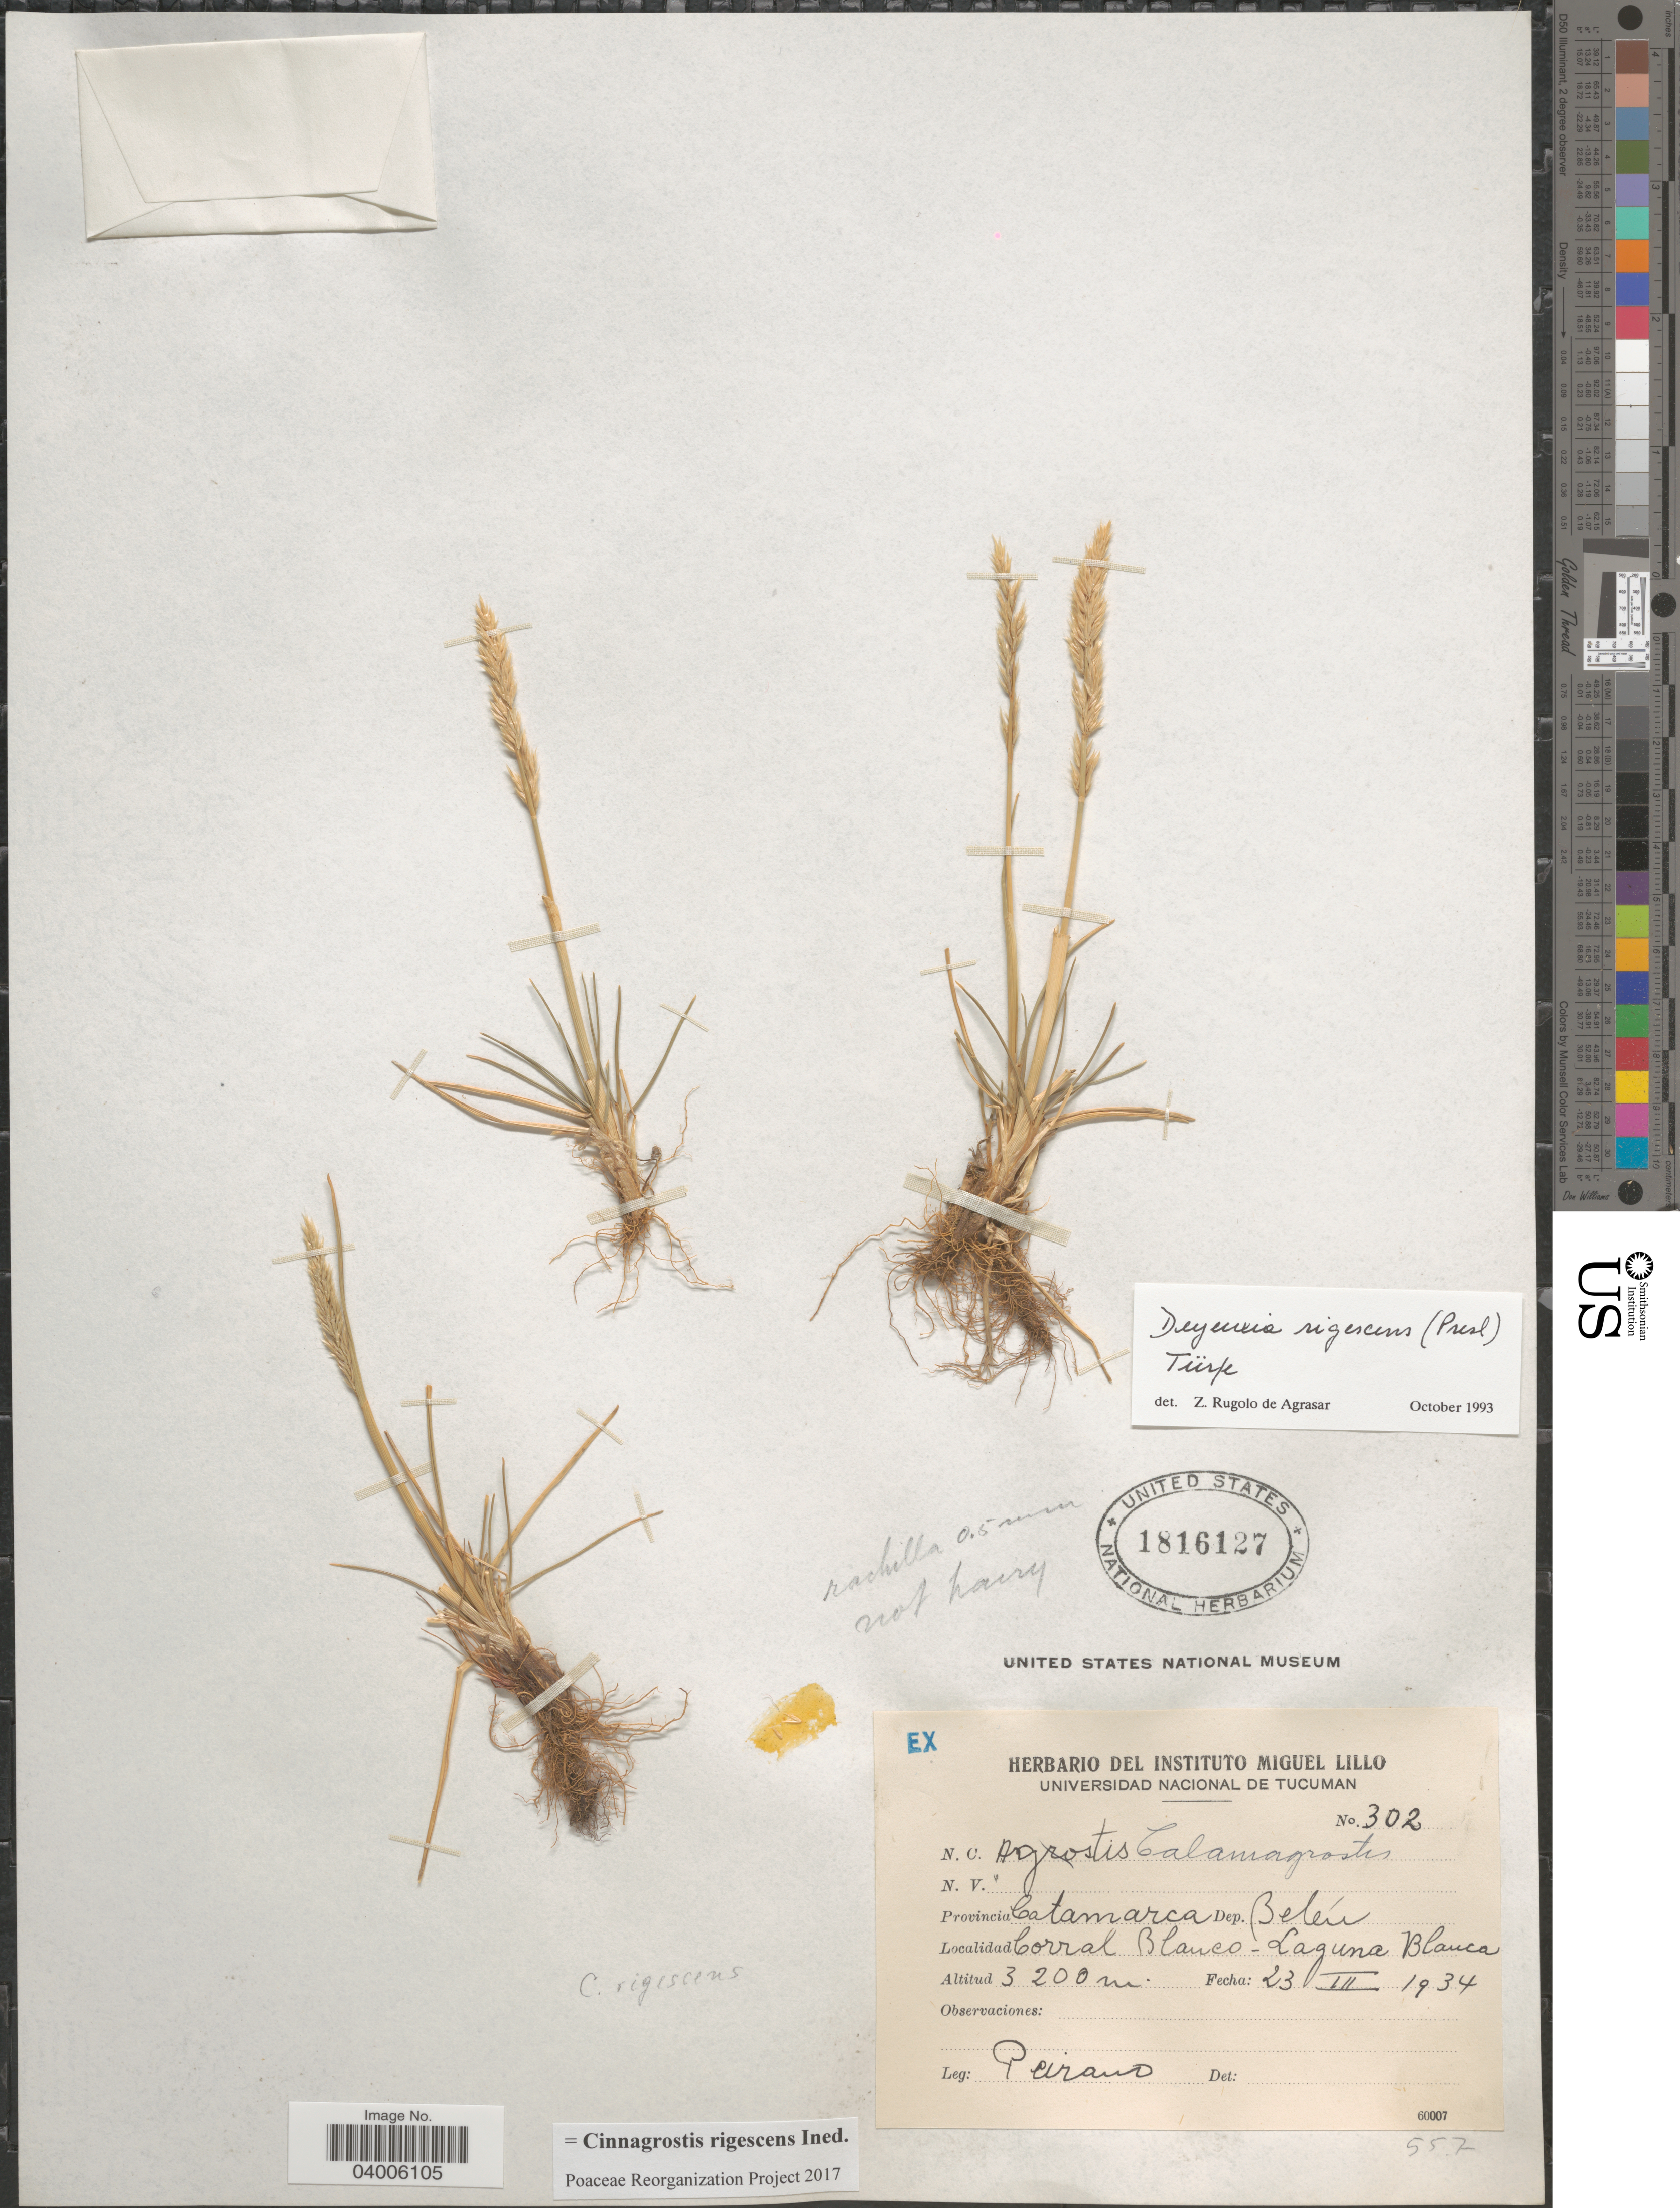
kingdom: Plantae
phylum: Tracheophyta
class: Liliopsida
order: Poales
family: Poaceae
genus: Cinnagrostis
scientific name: Cinnagrostis rigescens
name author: (J. Presl) P.M. Peterson et al.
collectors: Peirano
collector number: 302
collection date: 1934-03-23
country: Argentina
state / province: Catamarca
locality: Dep. Belén. Corral Blanco- Laguna Blanca.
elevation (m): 3200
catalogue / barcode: US 1816127